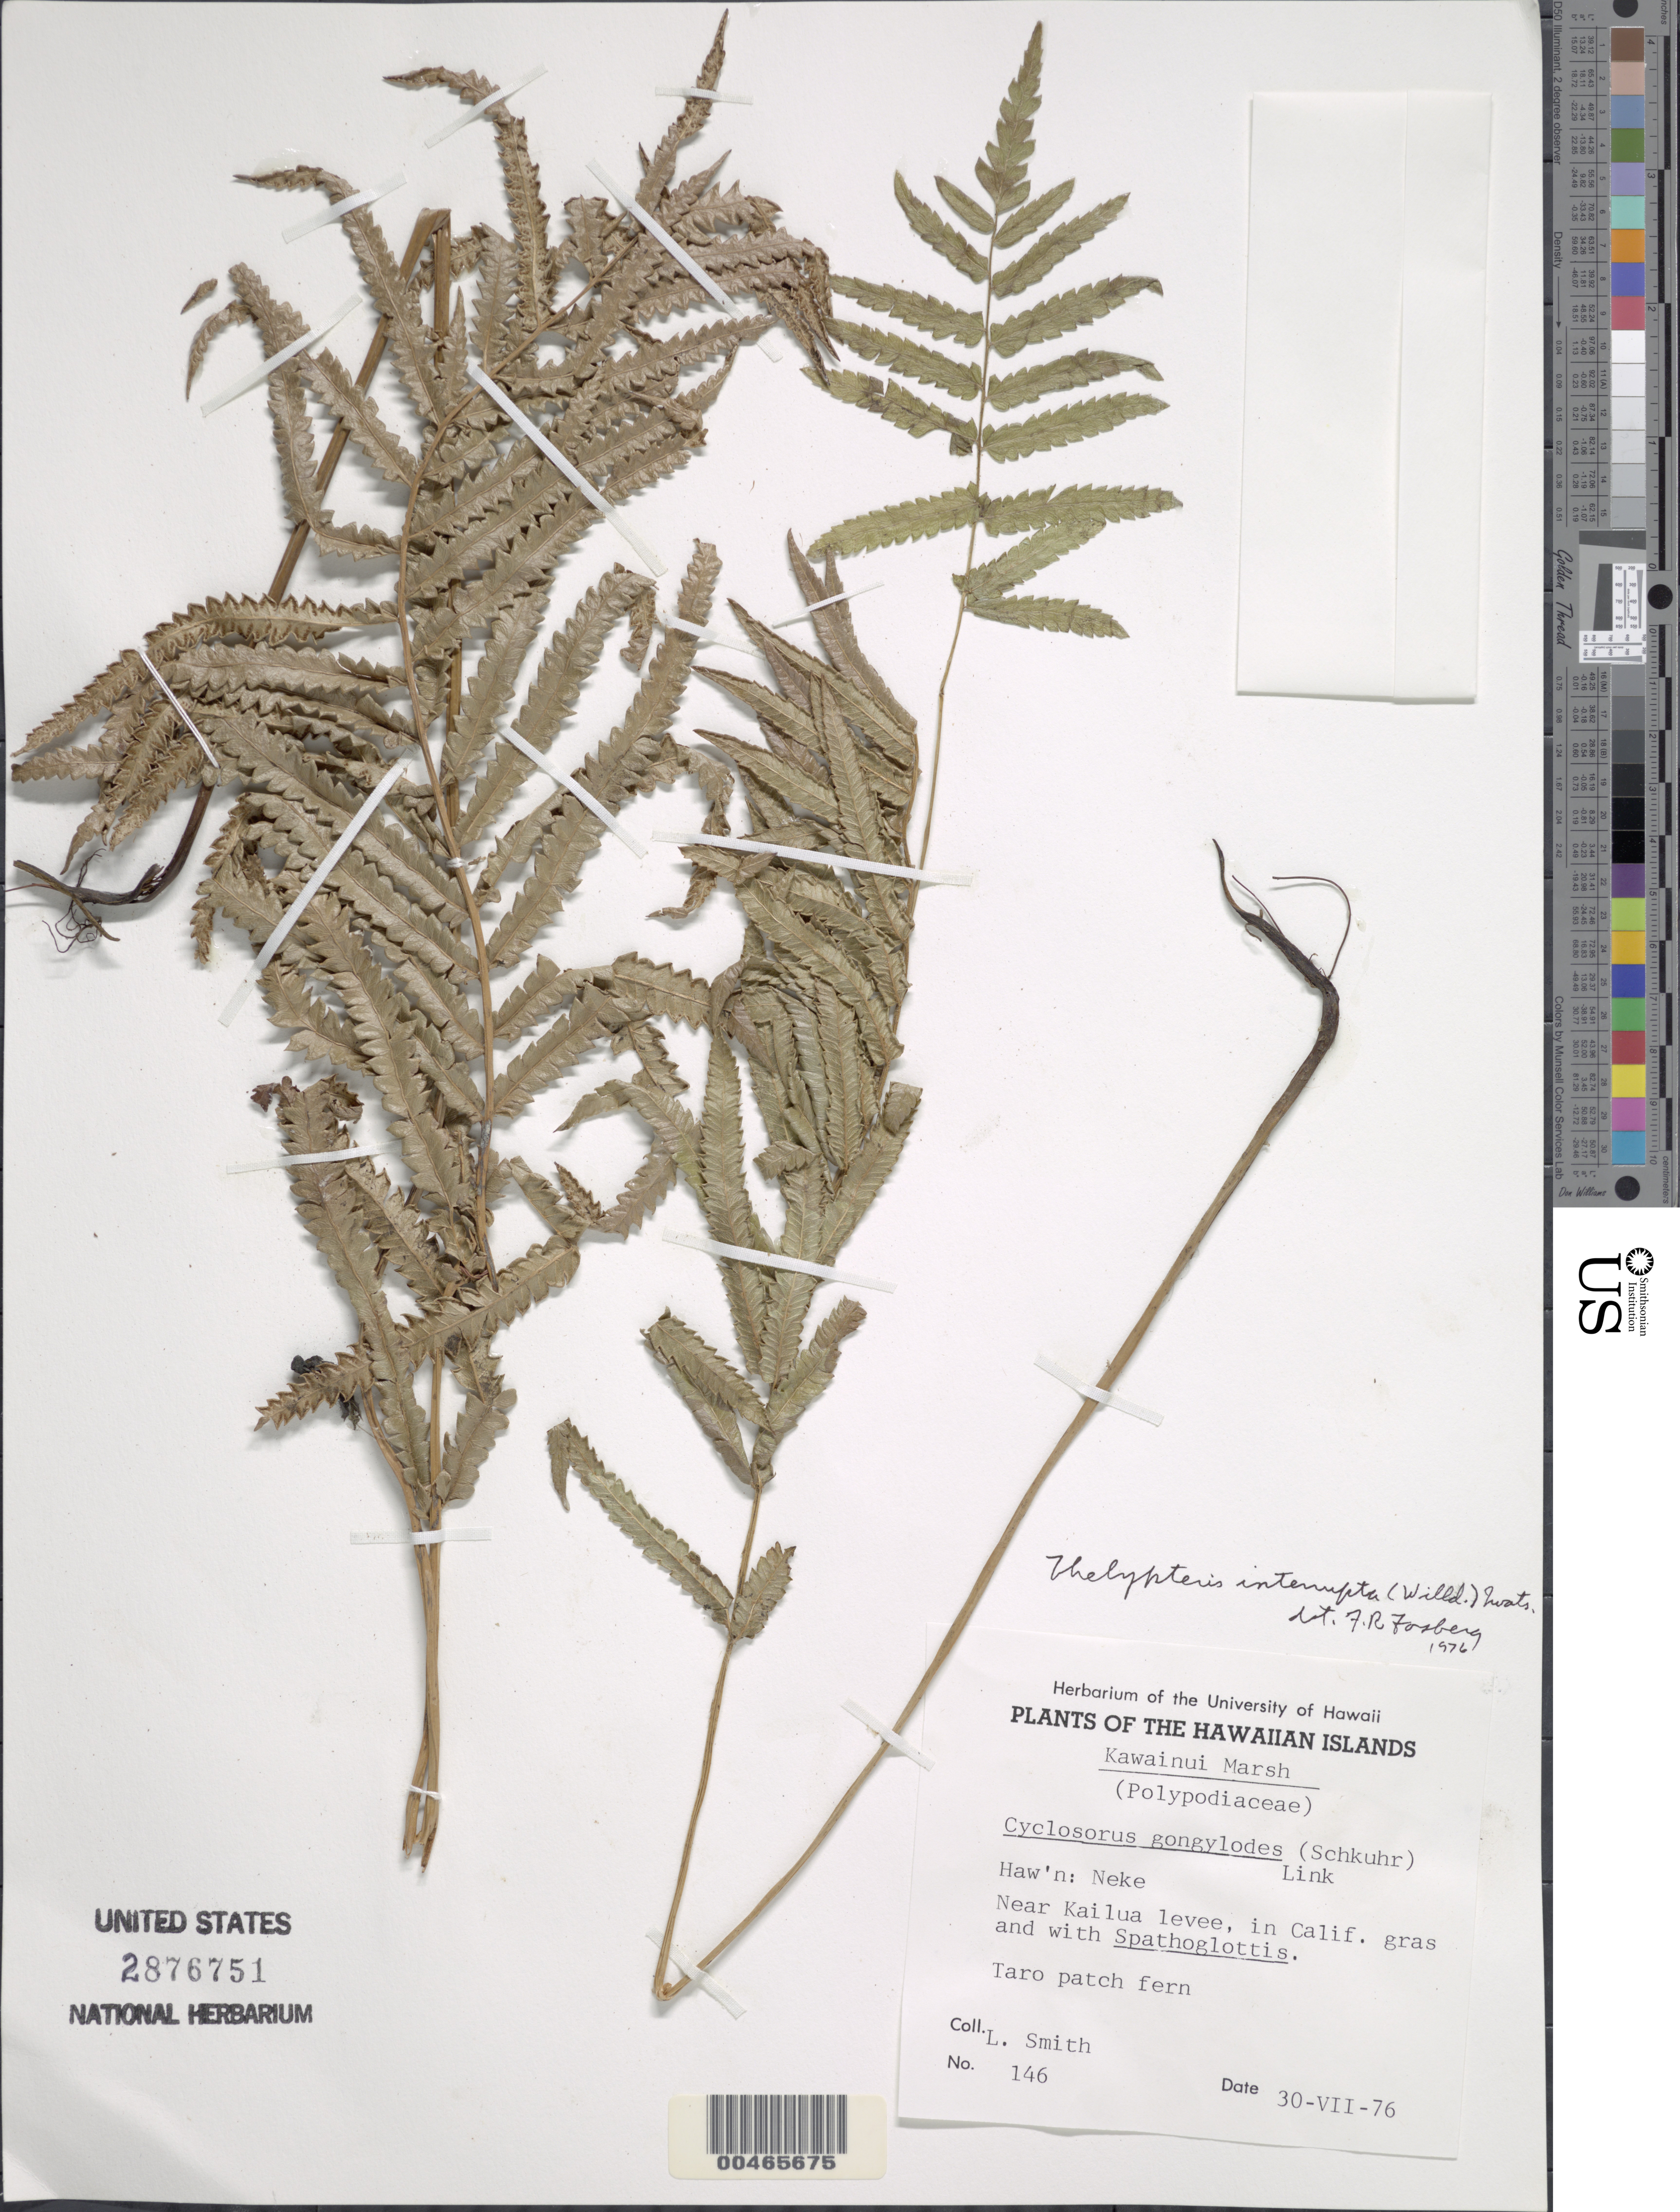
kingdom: Plantae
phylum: Tracheophyta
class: Polypodiopsida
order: Polypodiales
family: Thelypteridaceae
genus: Cyclosorus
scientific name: Cyclosorus interruptus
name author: (Willd.) H. Itô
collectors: L. Smith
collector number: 146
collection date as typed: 30 Jul 1976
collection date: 1976-07-30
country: United States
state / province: Hawaii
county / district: Honolulu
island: Hawaii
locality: Haw'n: Neke, Near Kailua levee, Kawainui Marsh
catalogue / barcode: US 2876751